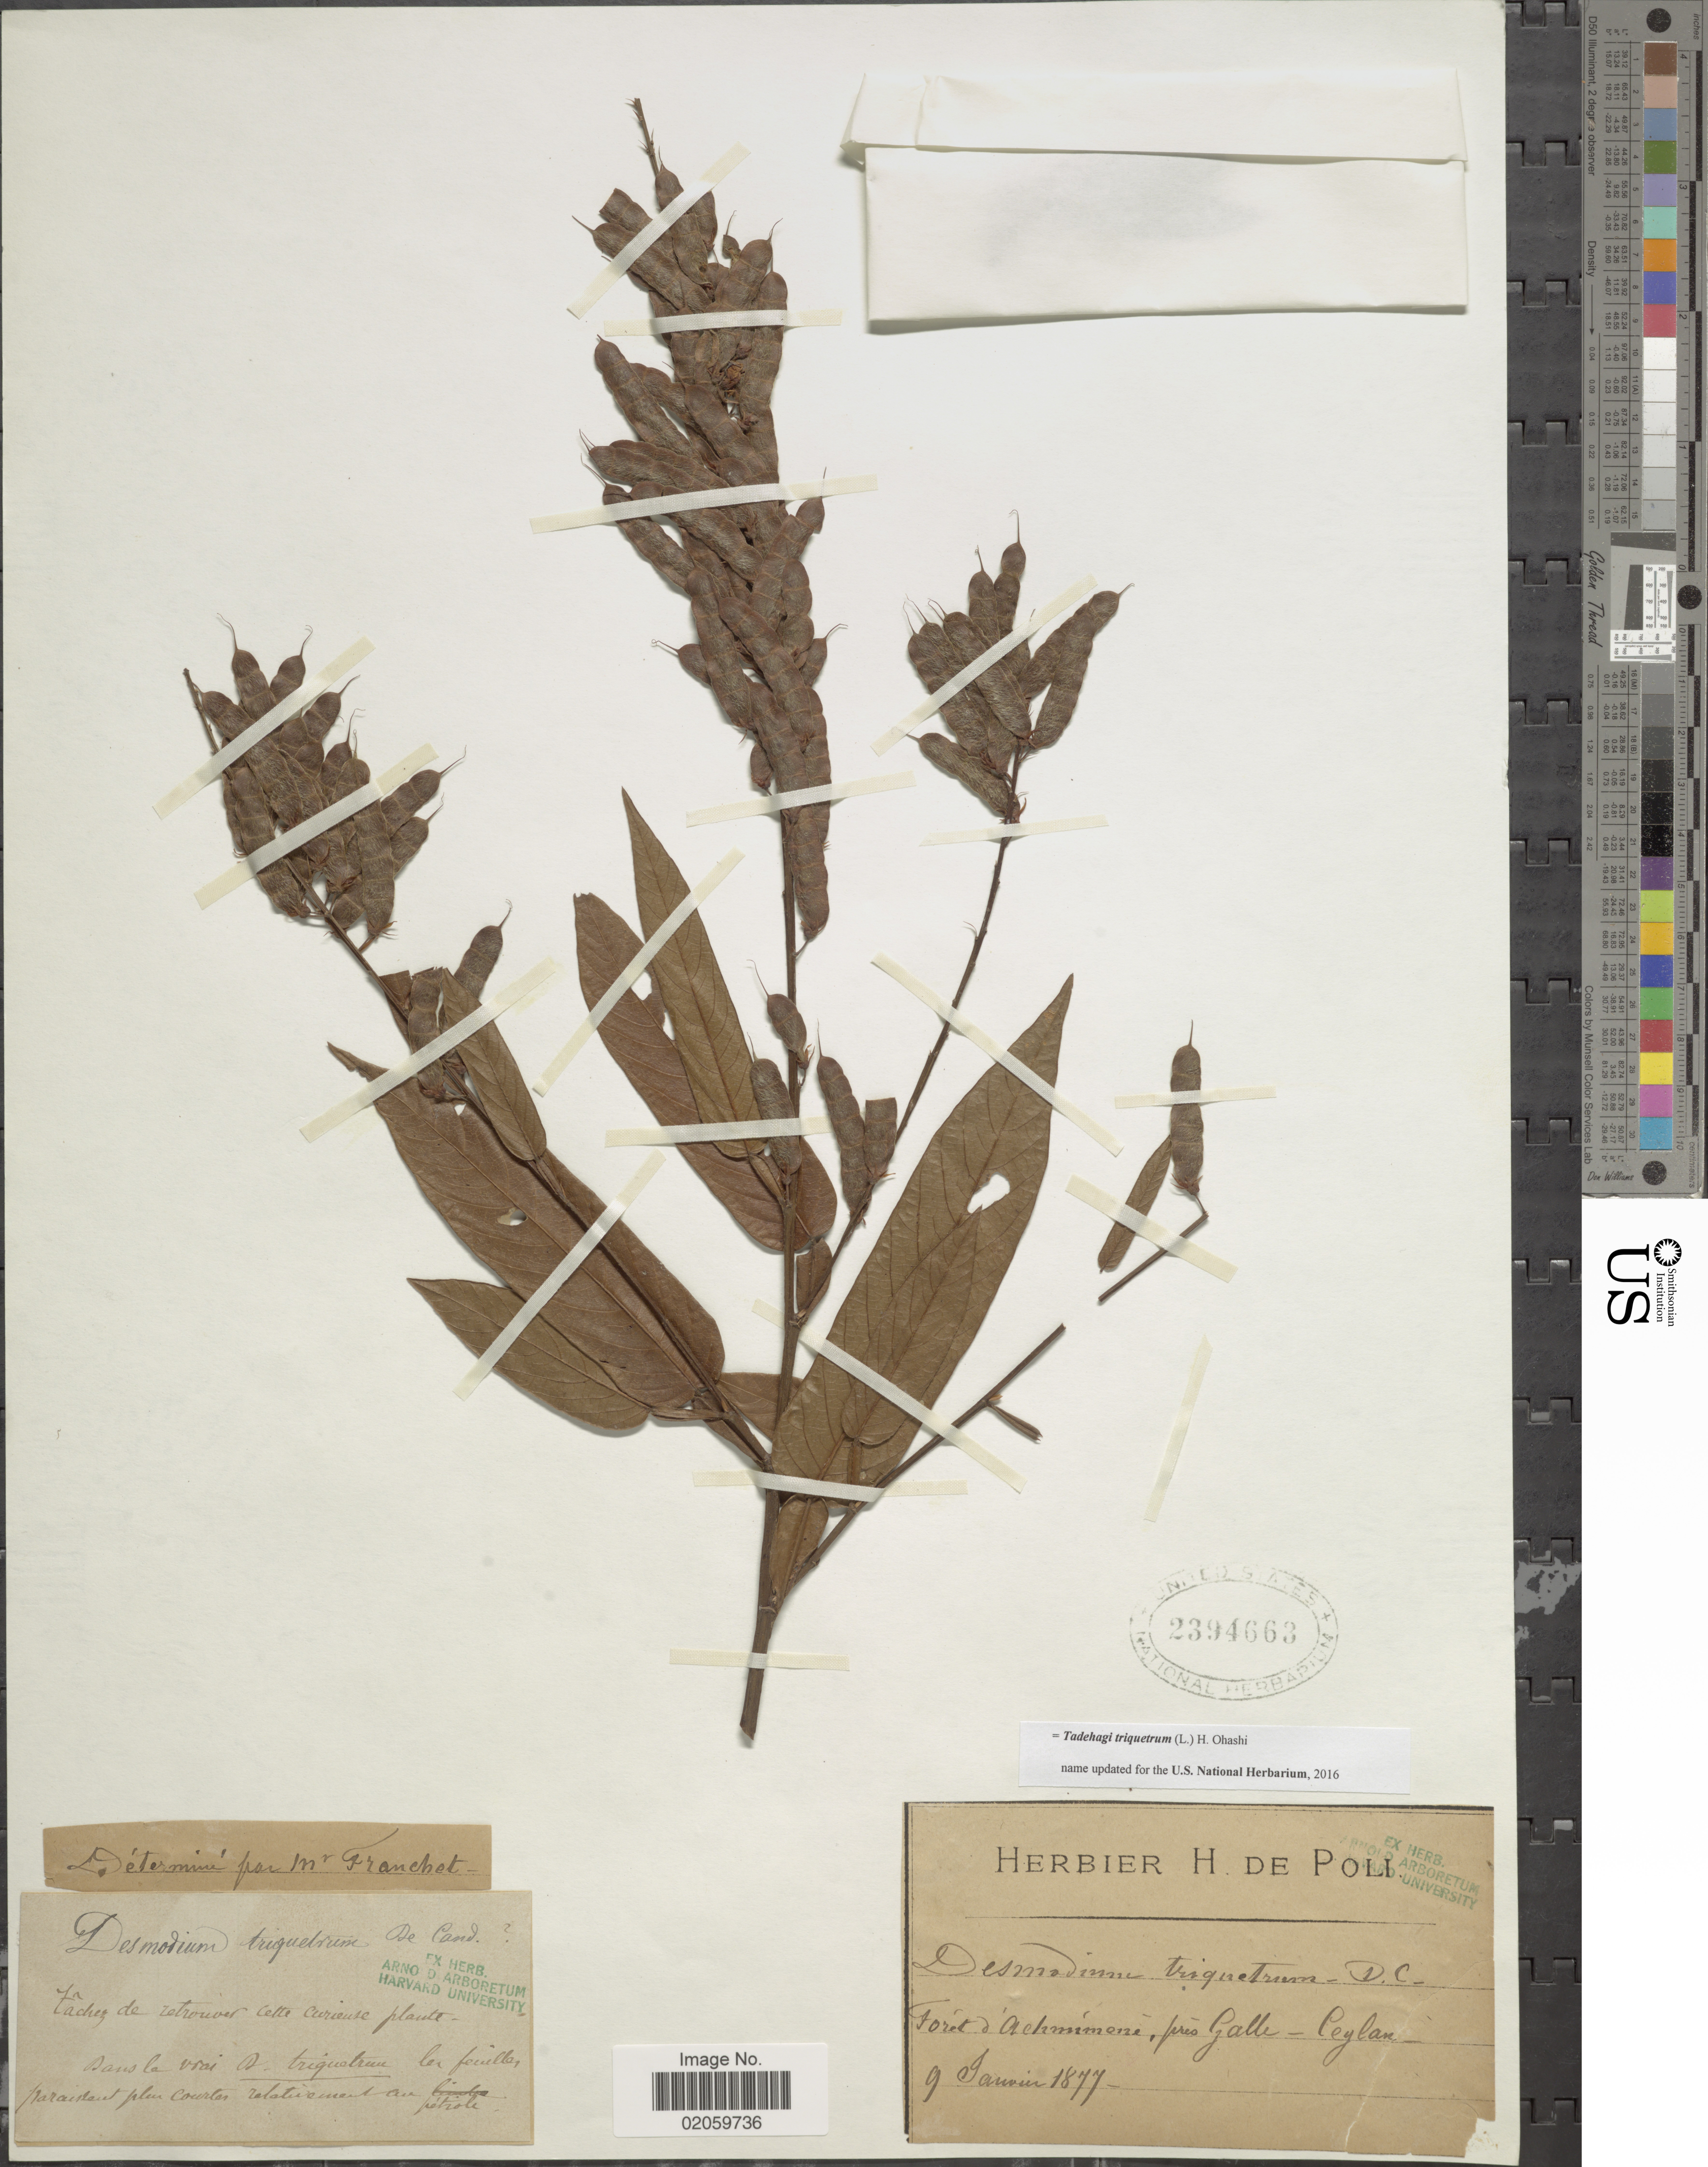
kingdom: Plantae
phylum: Tracheophyta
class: Magnoliopsida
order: Fabales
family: Fabaceae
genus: Tadehagi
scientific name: Tadehagi triquetrum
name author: (L.) H. Ohashi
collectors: ex herb. H. De Poli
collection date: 1877-01-09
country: Sri Lanka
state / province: Southern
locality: Forét d'Achimmene, près Galle- Ceylon.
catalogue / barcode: US 2394663